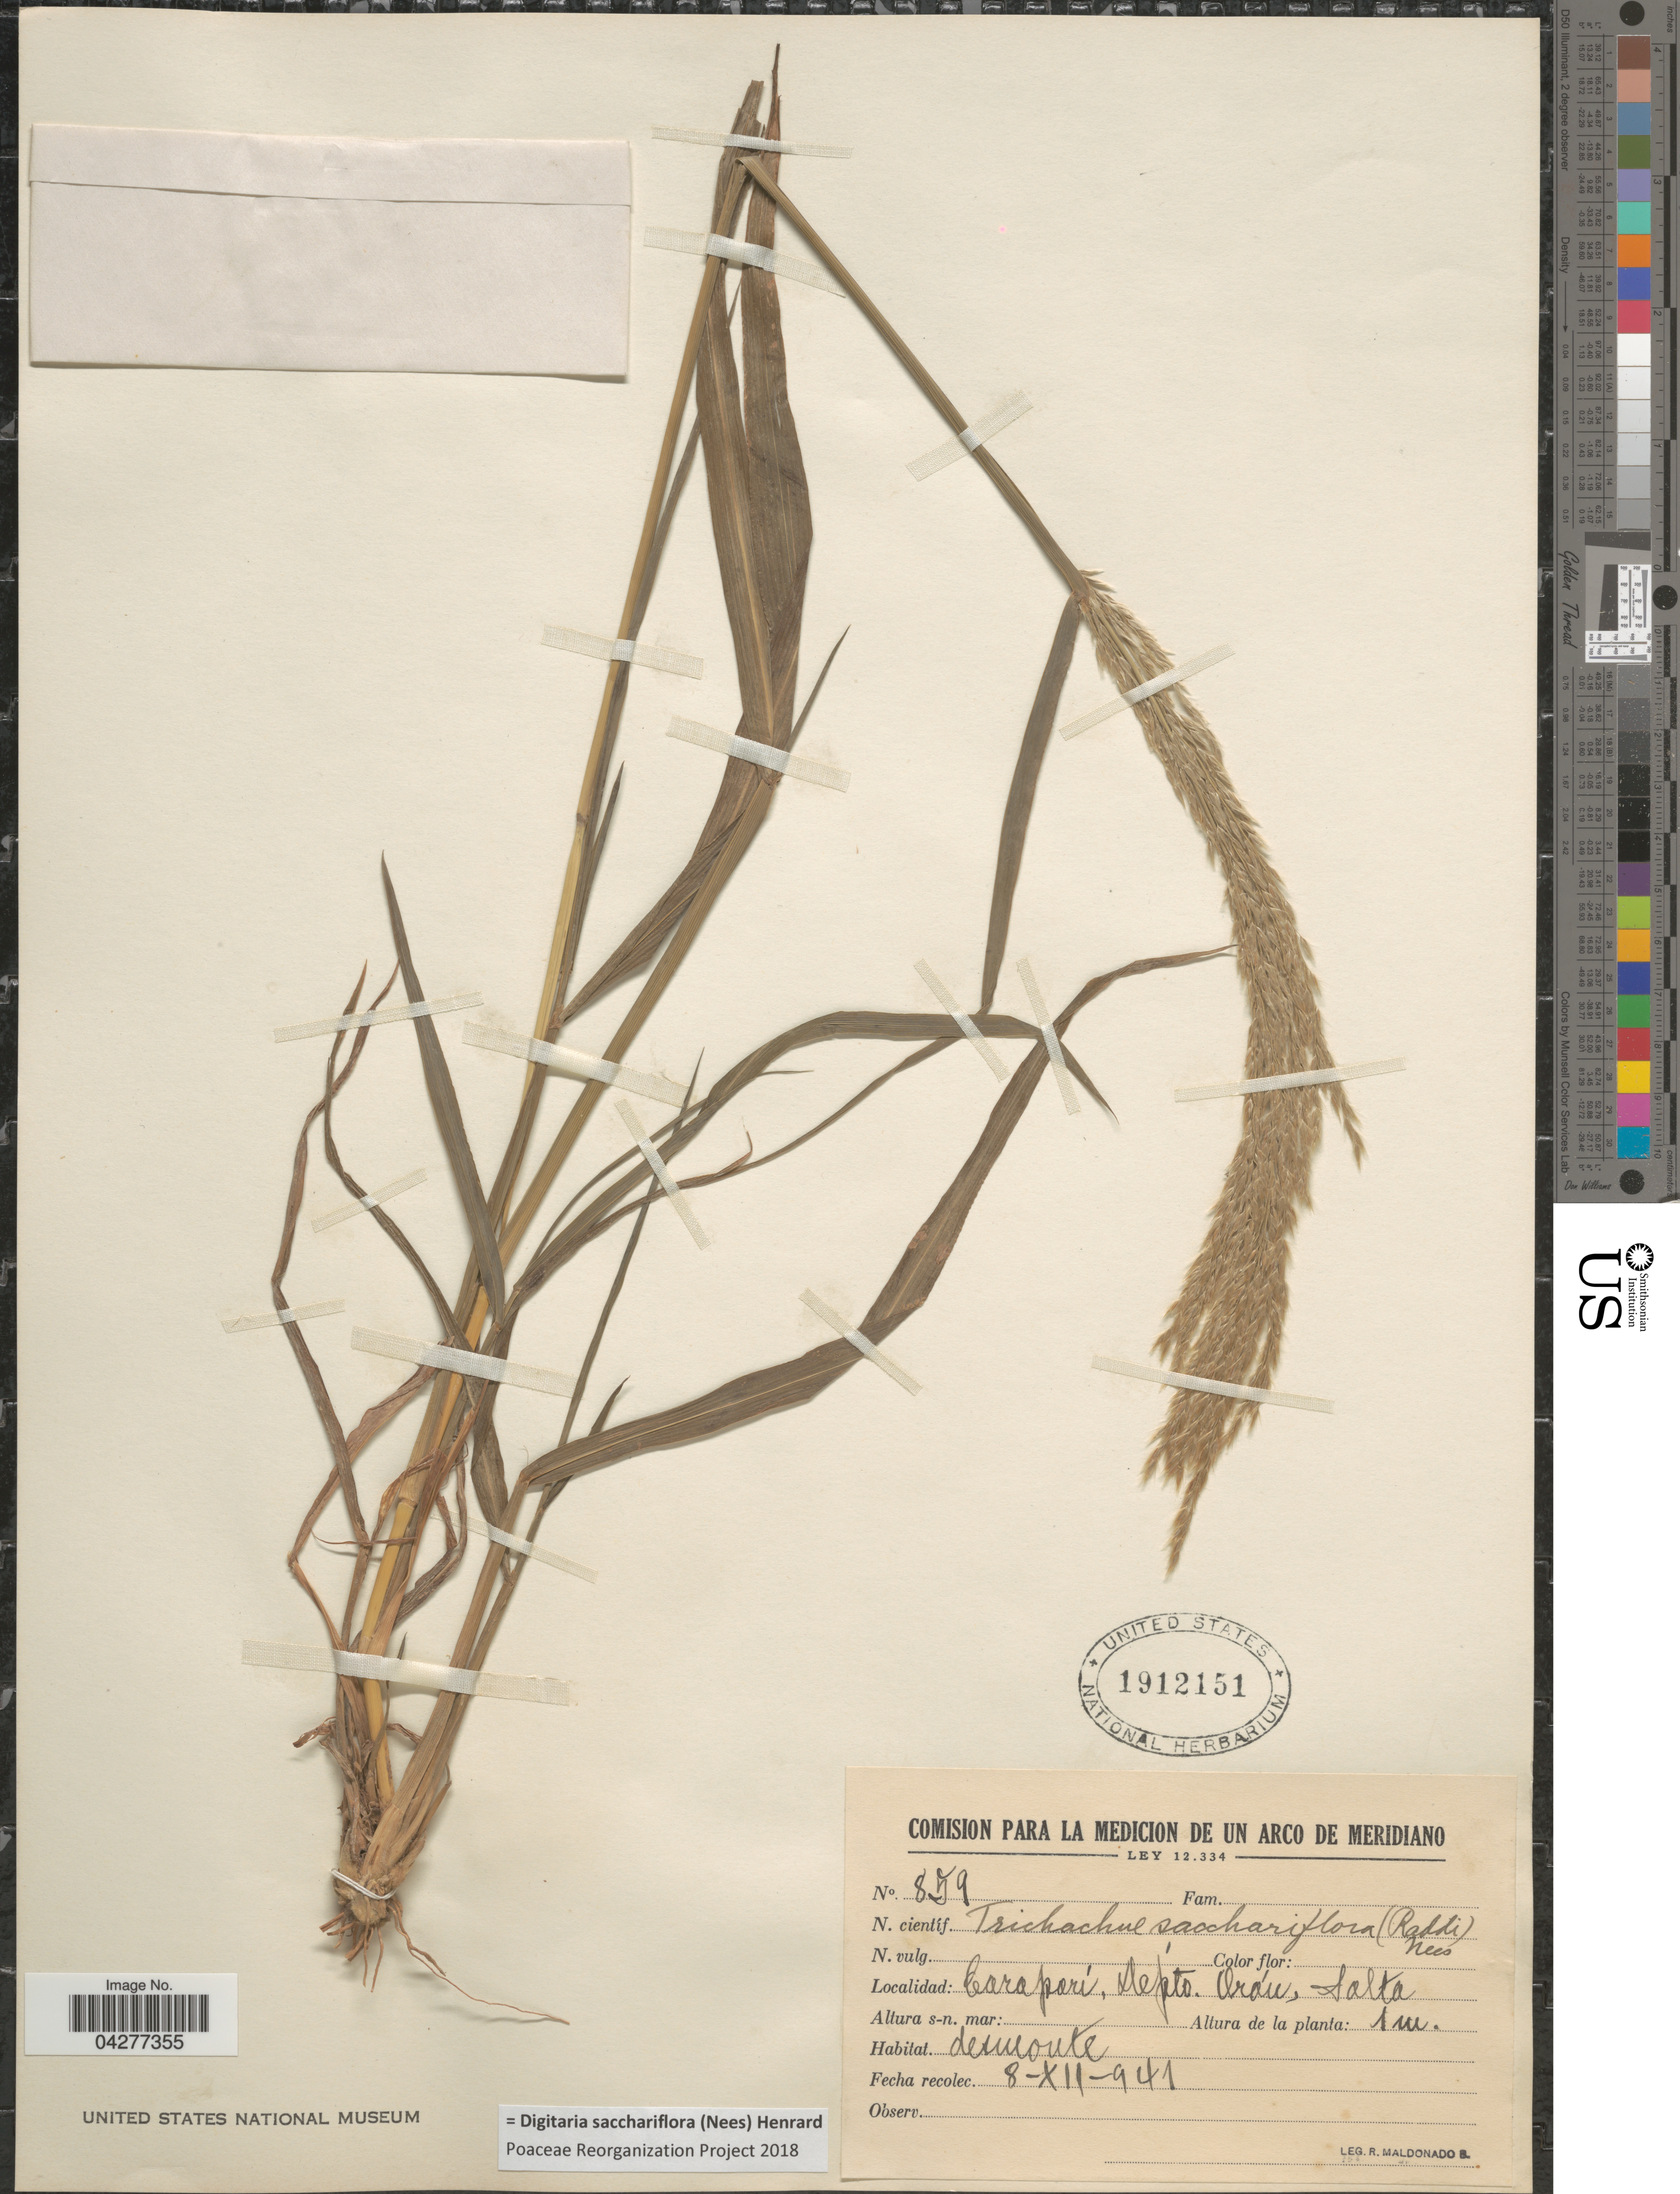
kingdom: Plantae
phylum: Tracheophyta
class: Liliopsida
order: Poales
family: Poaceae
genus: Digitaria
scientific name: Digitaria sacchariflora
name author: (Nees) Henr.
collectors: B. Maldonado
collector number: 859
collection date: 1941-12-08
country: Argentina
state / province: Salta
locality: Comision para la medicion de un arco de meridiano. Carraparí, Depto. Orán. Desmonte.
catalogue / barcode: US 1912151